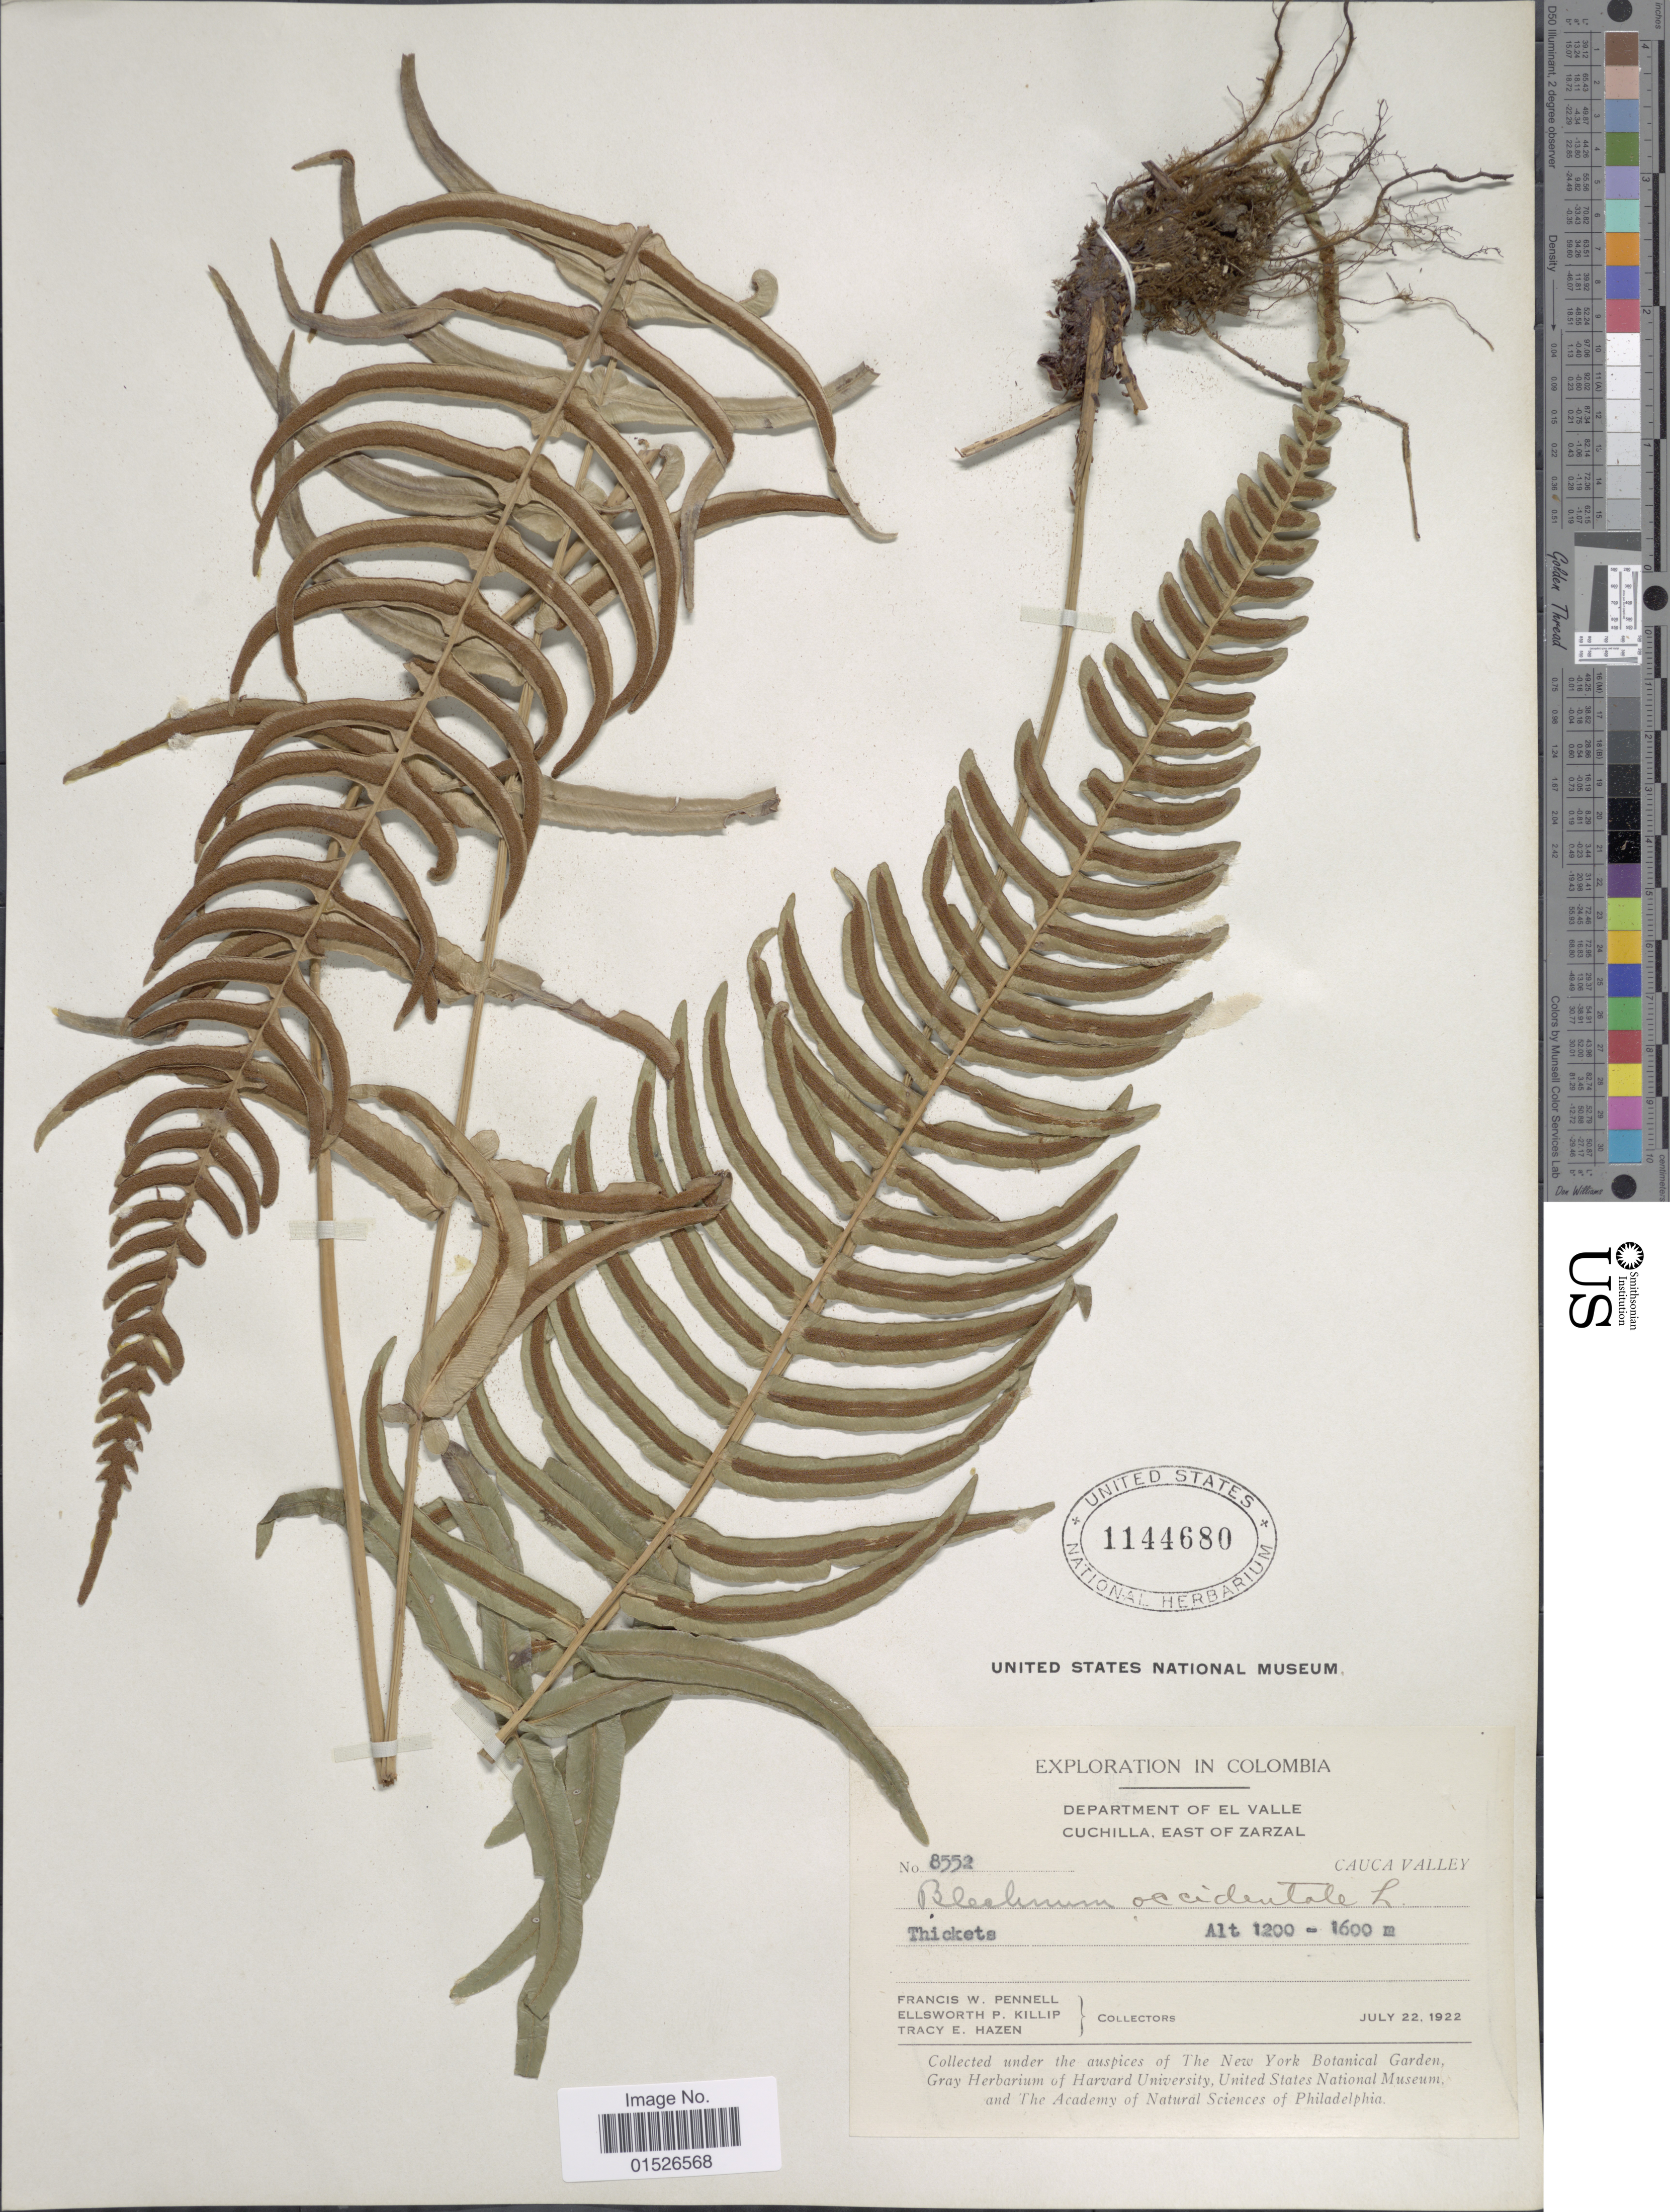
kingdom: Plantae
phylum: Tracheophyta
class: Polypodiopsida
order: Polypodiales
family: Blechnaceae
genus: Blechnum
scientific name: Blechnum occidentale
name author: L.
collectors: F. W. Pennell, E. P. Killip & T. E. Hazen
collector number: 8552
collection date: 1922-07-22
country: Colombia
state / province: Valle del Cauca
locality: Department of El valle Cuchilla, East of zarzul, Cauca Valley.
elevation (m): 1200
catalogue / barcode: US 1144680